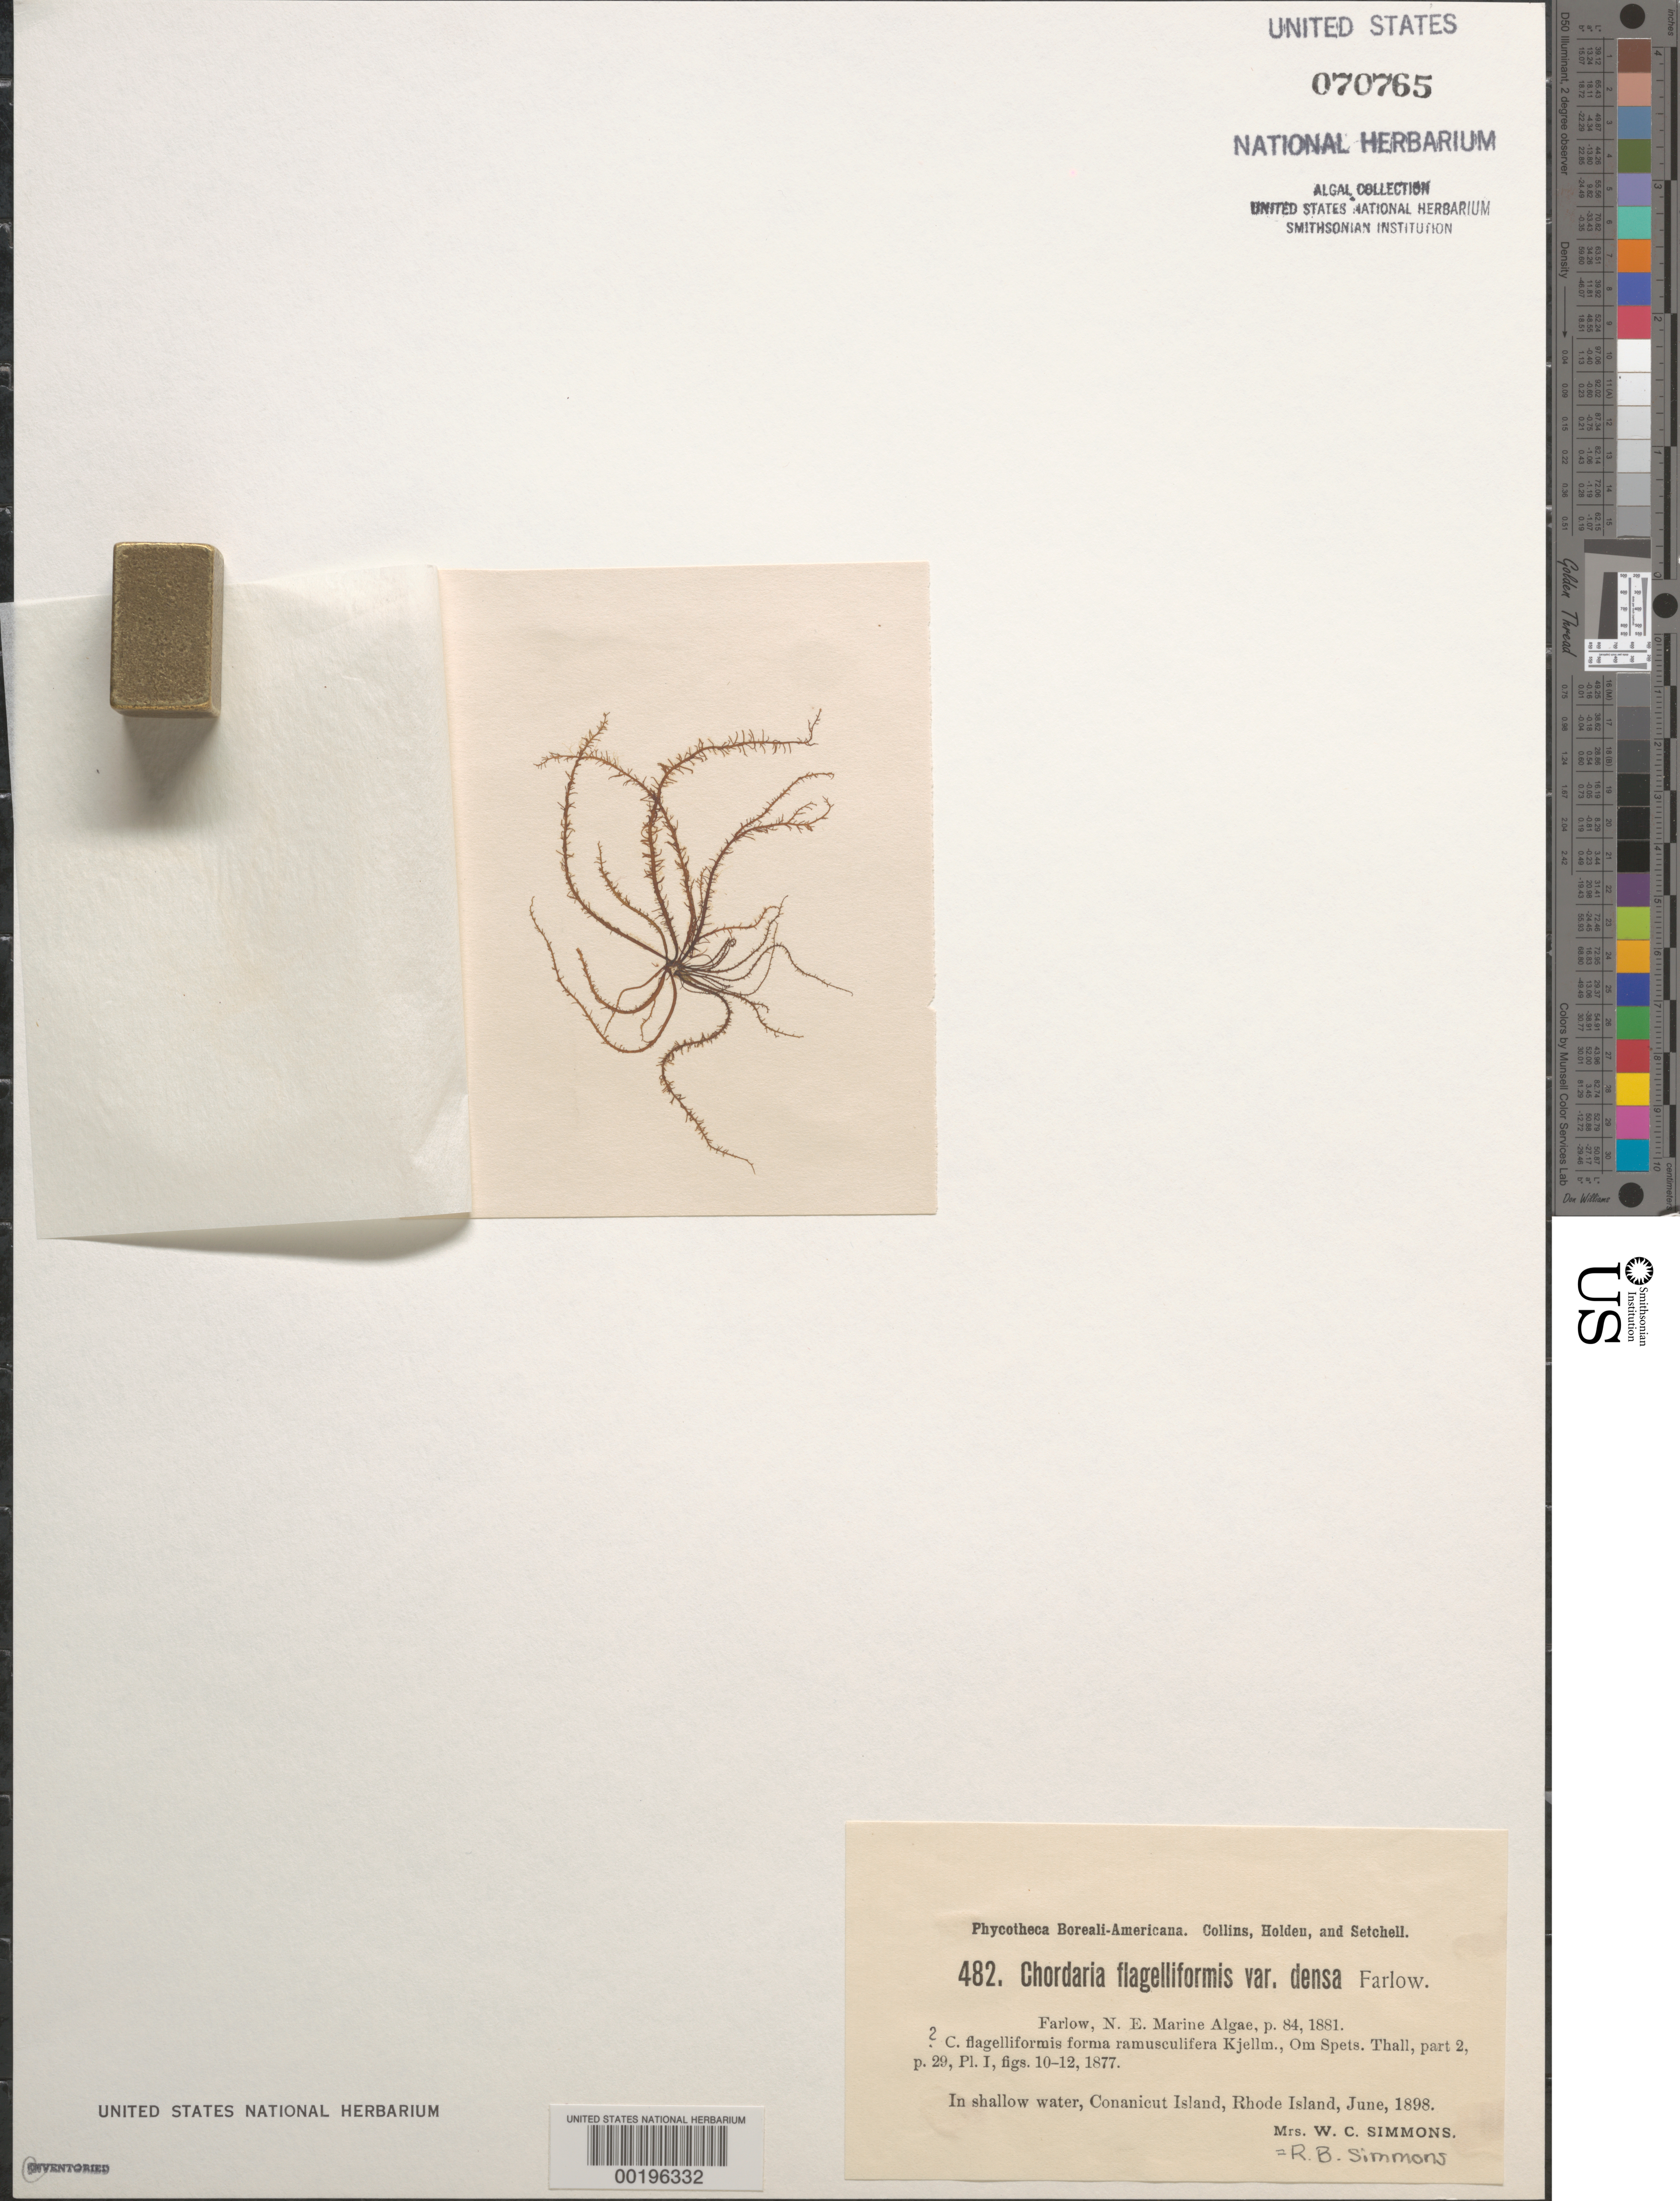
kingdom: Chromista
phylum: Ochrophyta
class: Phaeophyceae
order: Ectocarpales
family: Chordariaceae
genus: Chordaria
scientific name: Chordaria flagelliformis var. densa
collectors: R. B. Simmons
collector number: PB-A 482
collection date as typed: Jun 1898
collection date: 1898-06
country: United States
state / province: Rhode Island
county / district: Newport County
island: Conanicut Island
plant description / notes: Collins, Holden & Setchell, Phycotheca Boreali-Americana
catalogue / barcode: US 70765